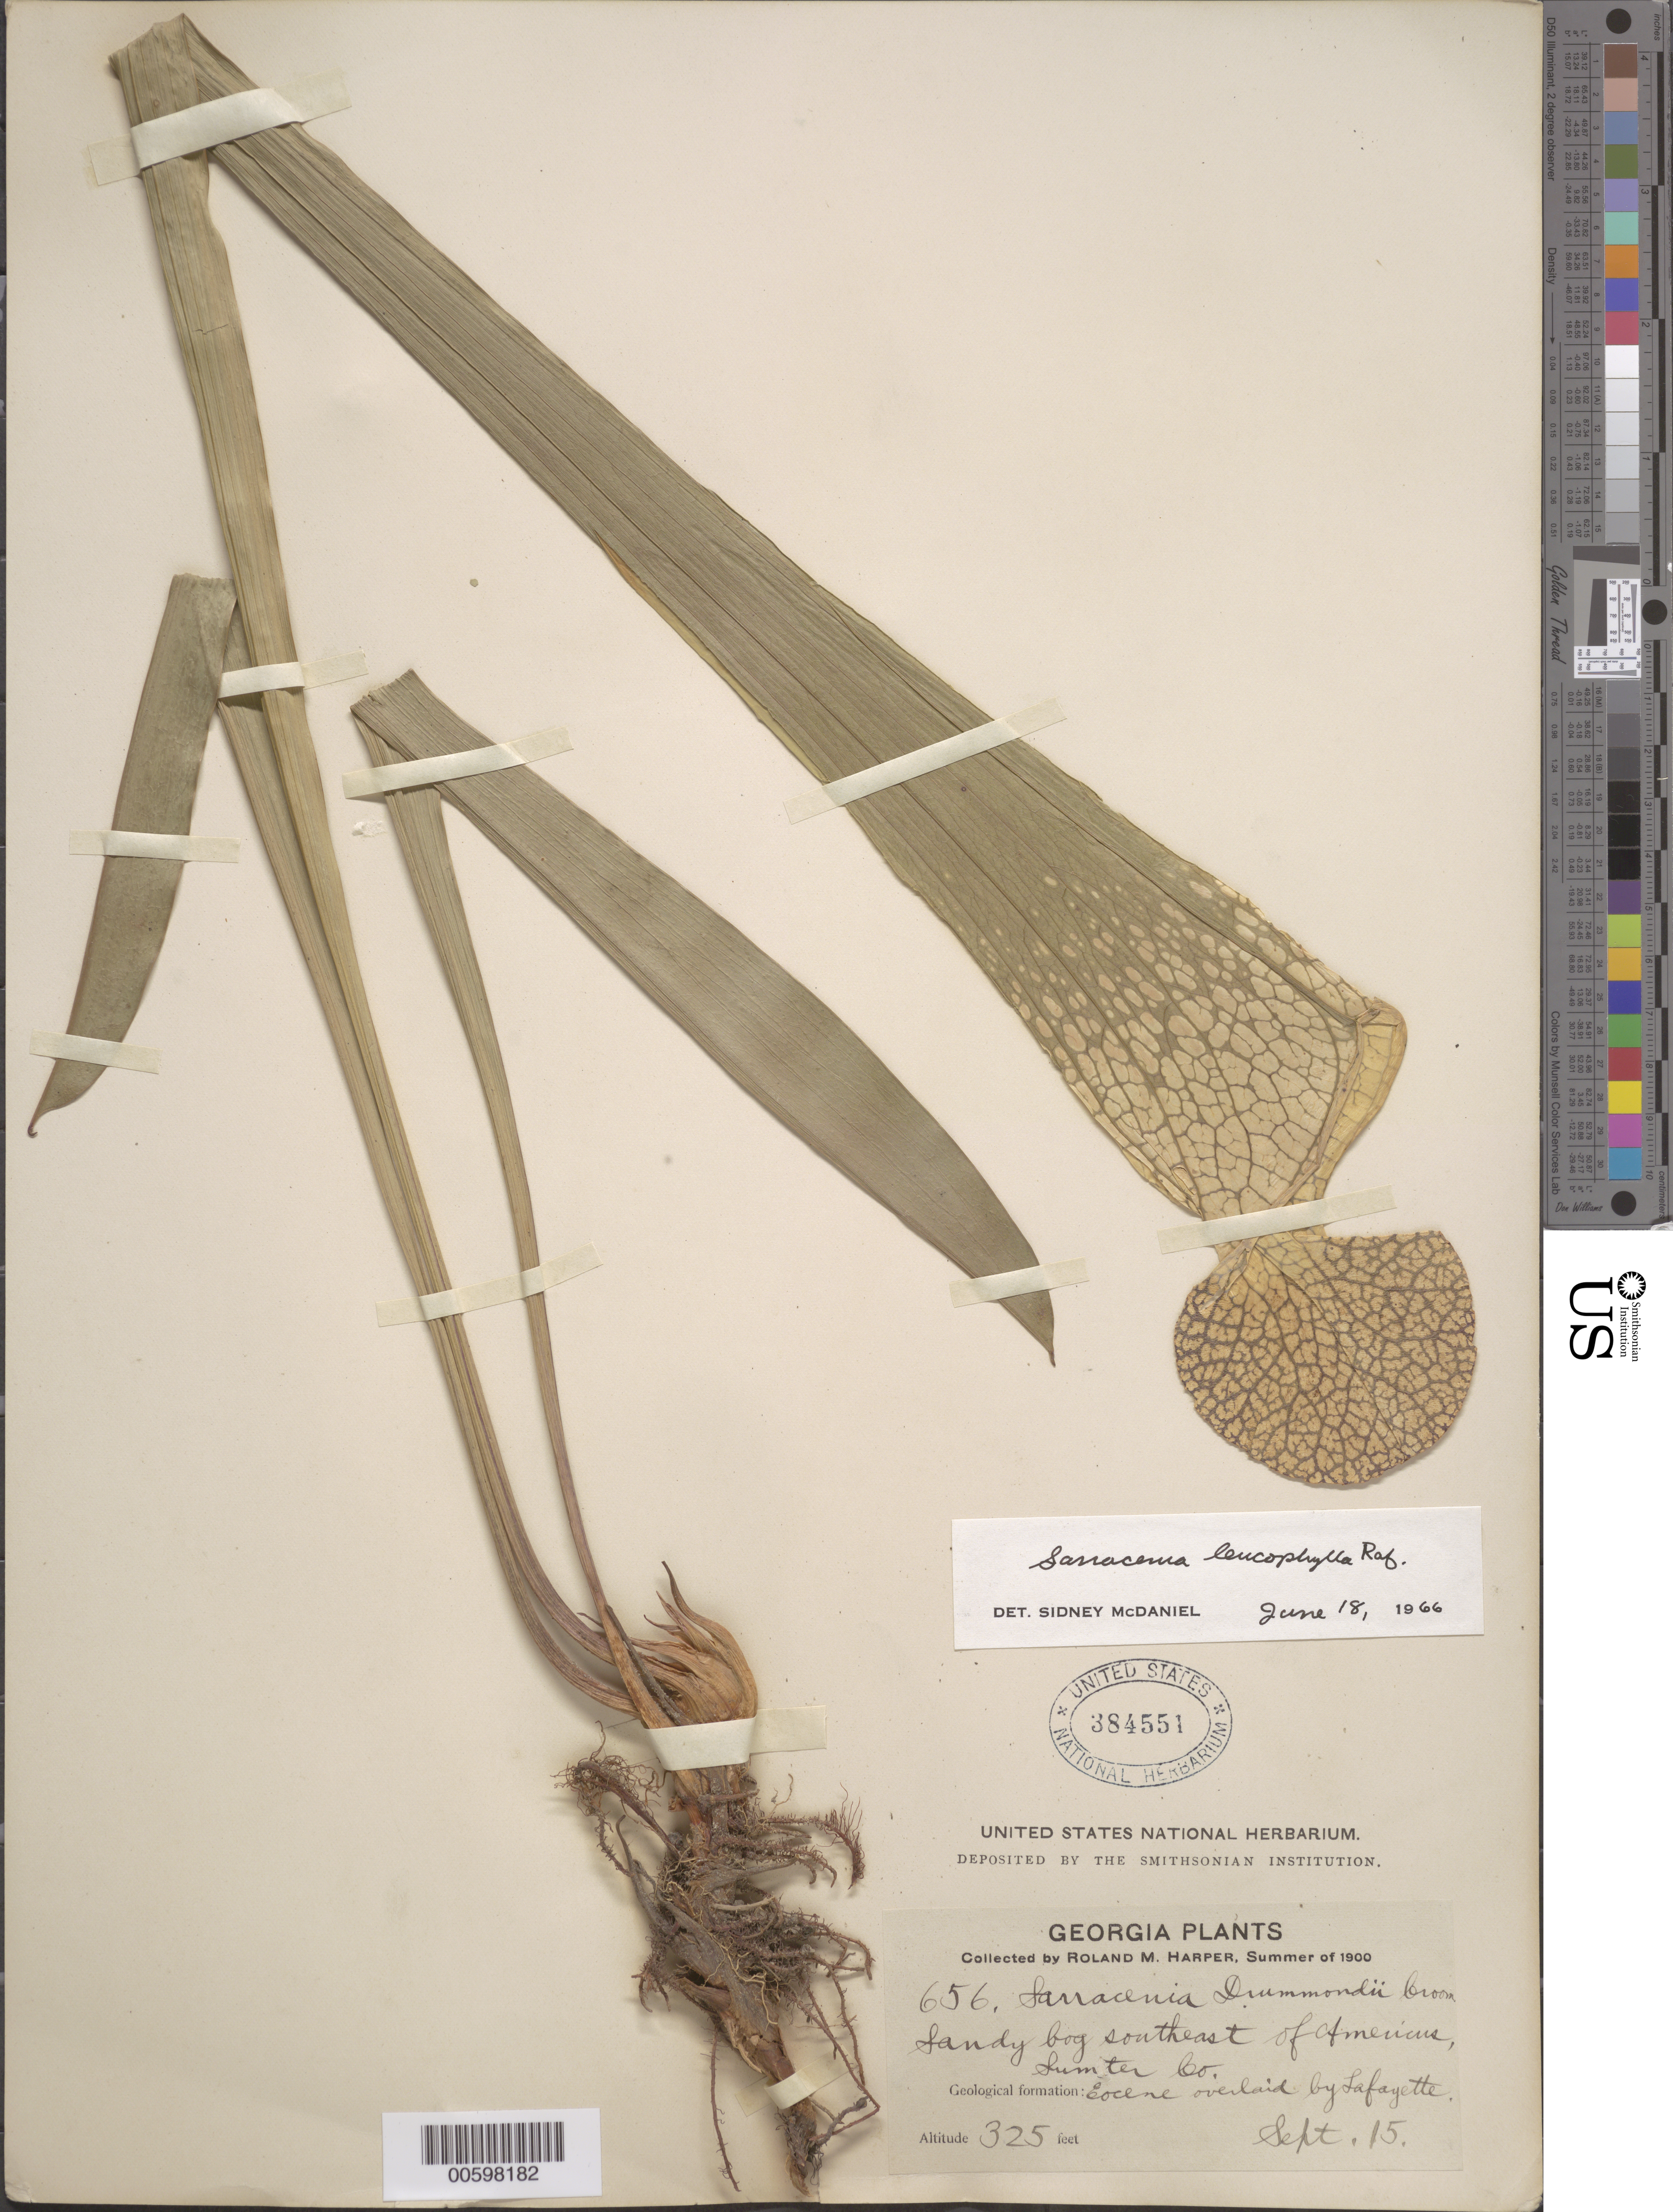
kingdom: Plantae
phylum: Tracheophyta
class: Magnoliopsida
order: Ericales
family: Sarraceniaceae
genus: Sarracenia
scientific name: Sarracenia leucophylla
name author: Raf.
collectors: R. M. Harper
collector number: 656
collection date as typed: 15 Sep 1900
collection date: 1900-09-15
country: United States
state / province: Georgia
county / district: Sumter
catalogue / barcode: US 384551